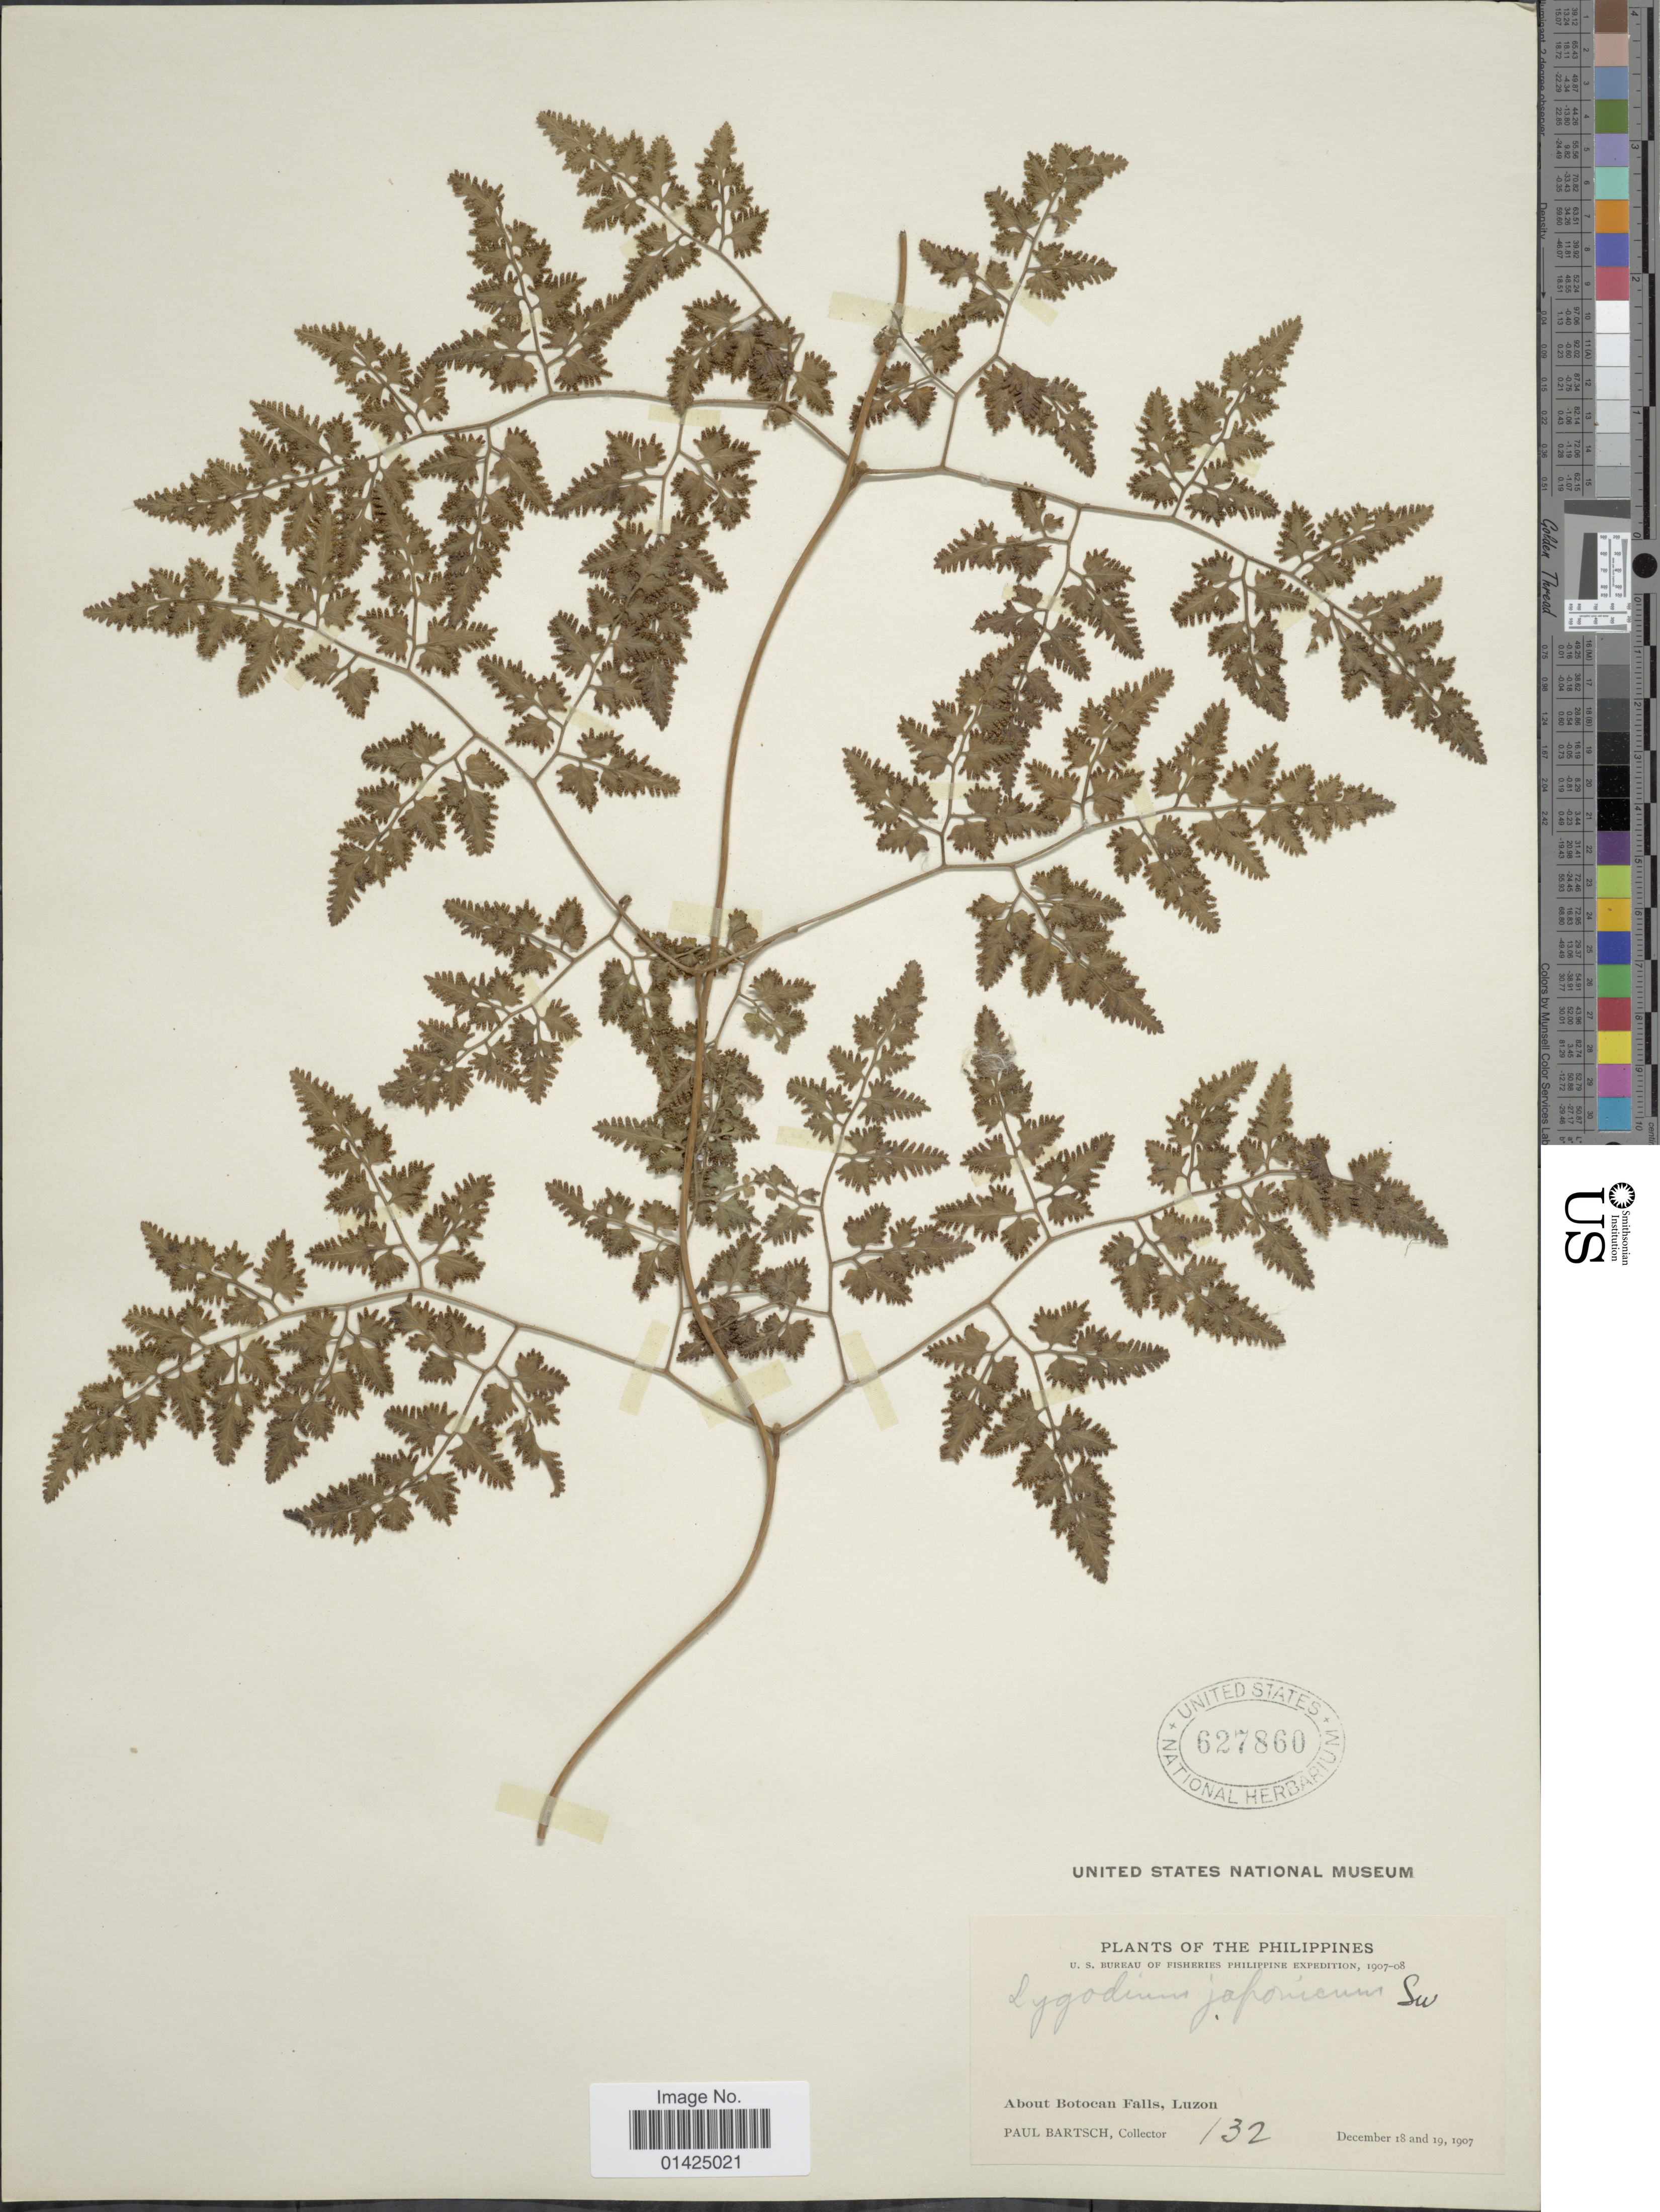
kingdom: Plantae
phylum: Tracheophyta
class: Polypodiopsida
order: Schizaeales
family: Lygodiaceae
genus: Lygodium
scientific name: Lygodium japonicum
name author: (Thunb.) Sw.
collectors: P. Bartsch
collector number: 132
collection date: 1907-12-18/1907-12-19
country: Philippines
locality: About Botocan Falls, Luzon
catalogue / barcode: US 627860